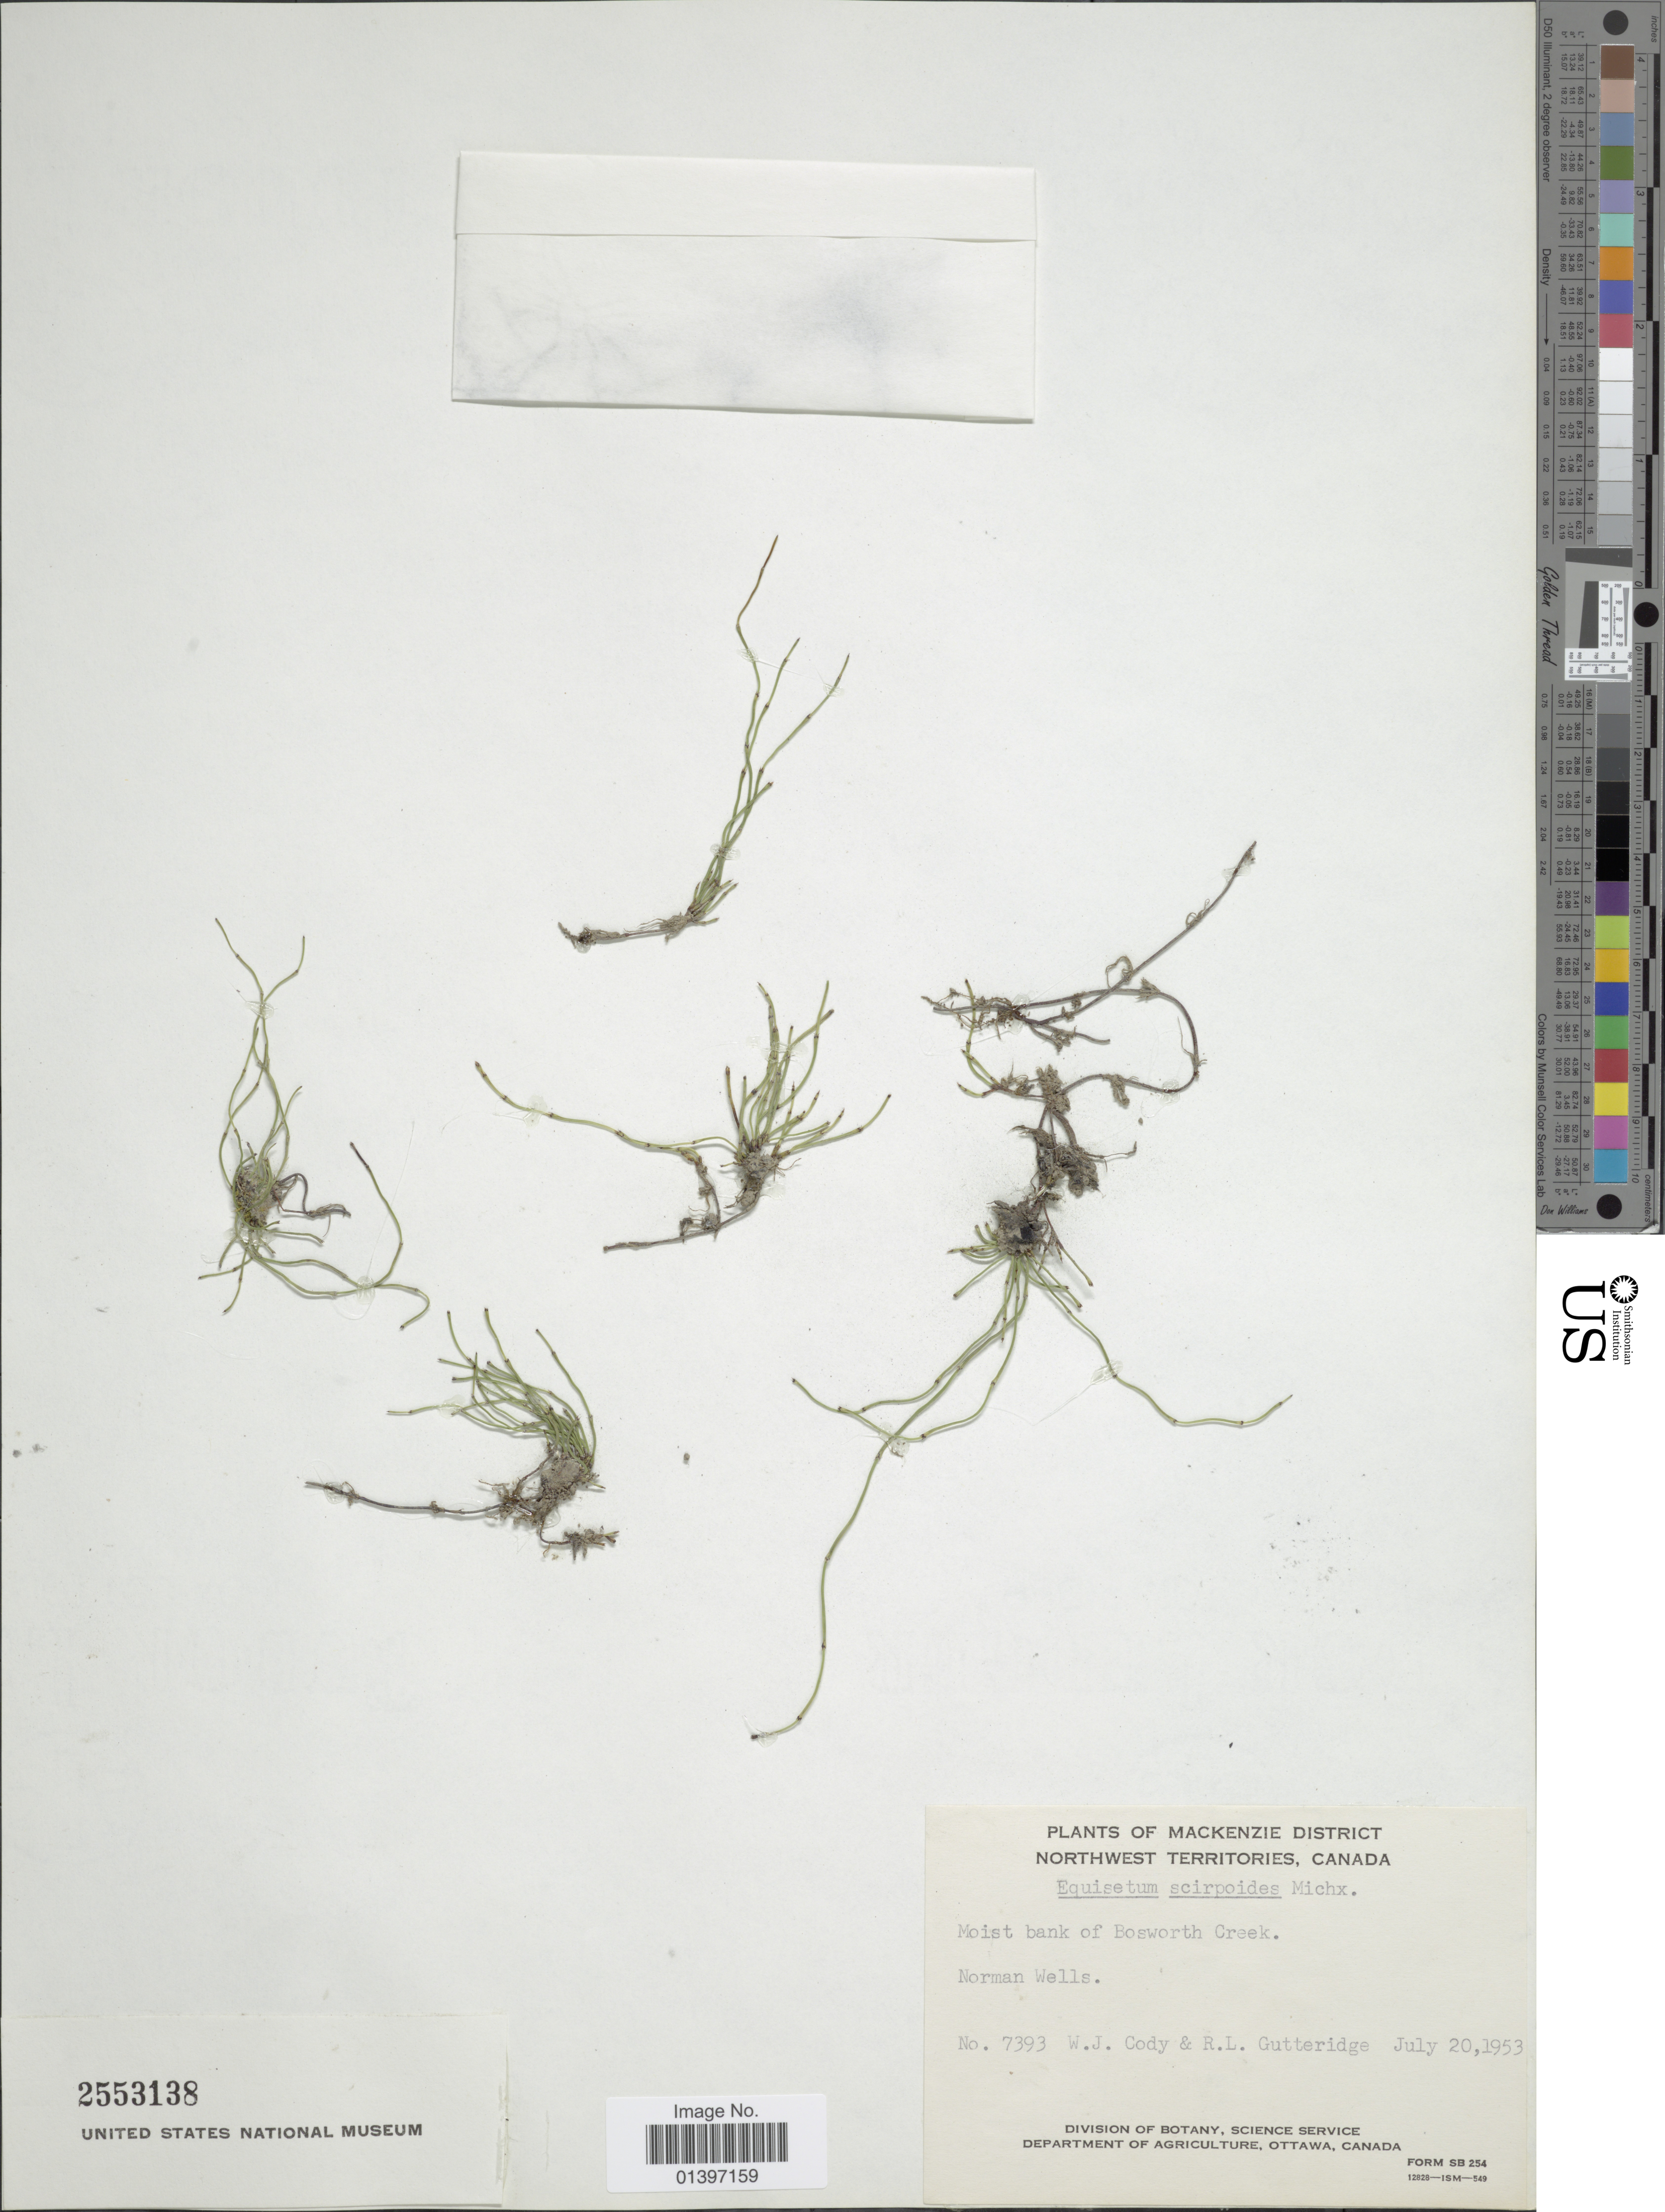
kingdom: Plantae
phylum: Tracheophyta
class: Polypodiopsida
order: Equisetales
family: Equisetaceae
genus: Equisetum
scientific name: Equisetum scirpoides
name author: Michx.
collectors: W. Cody & R. Gutteridge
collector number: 7393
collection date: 1953-07-20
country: Canada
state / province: Northwest Territories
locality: Mackenzie District, Moist bank of Bosworth Creek, Norman Wells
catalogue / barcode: US 2553138